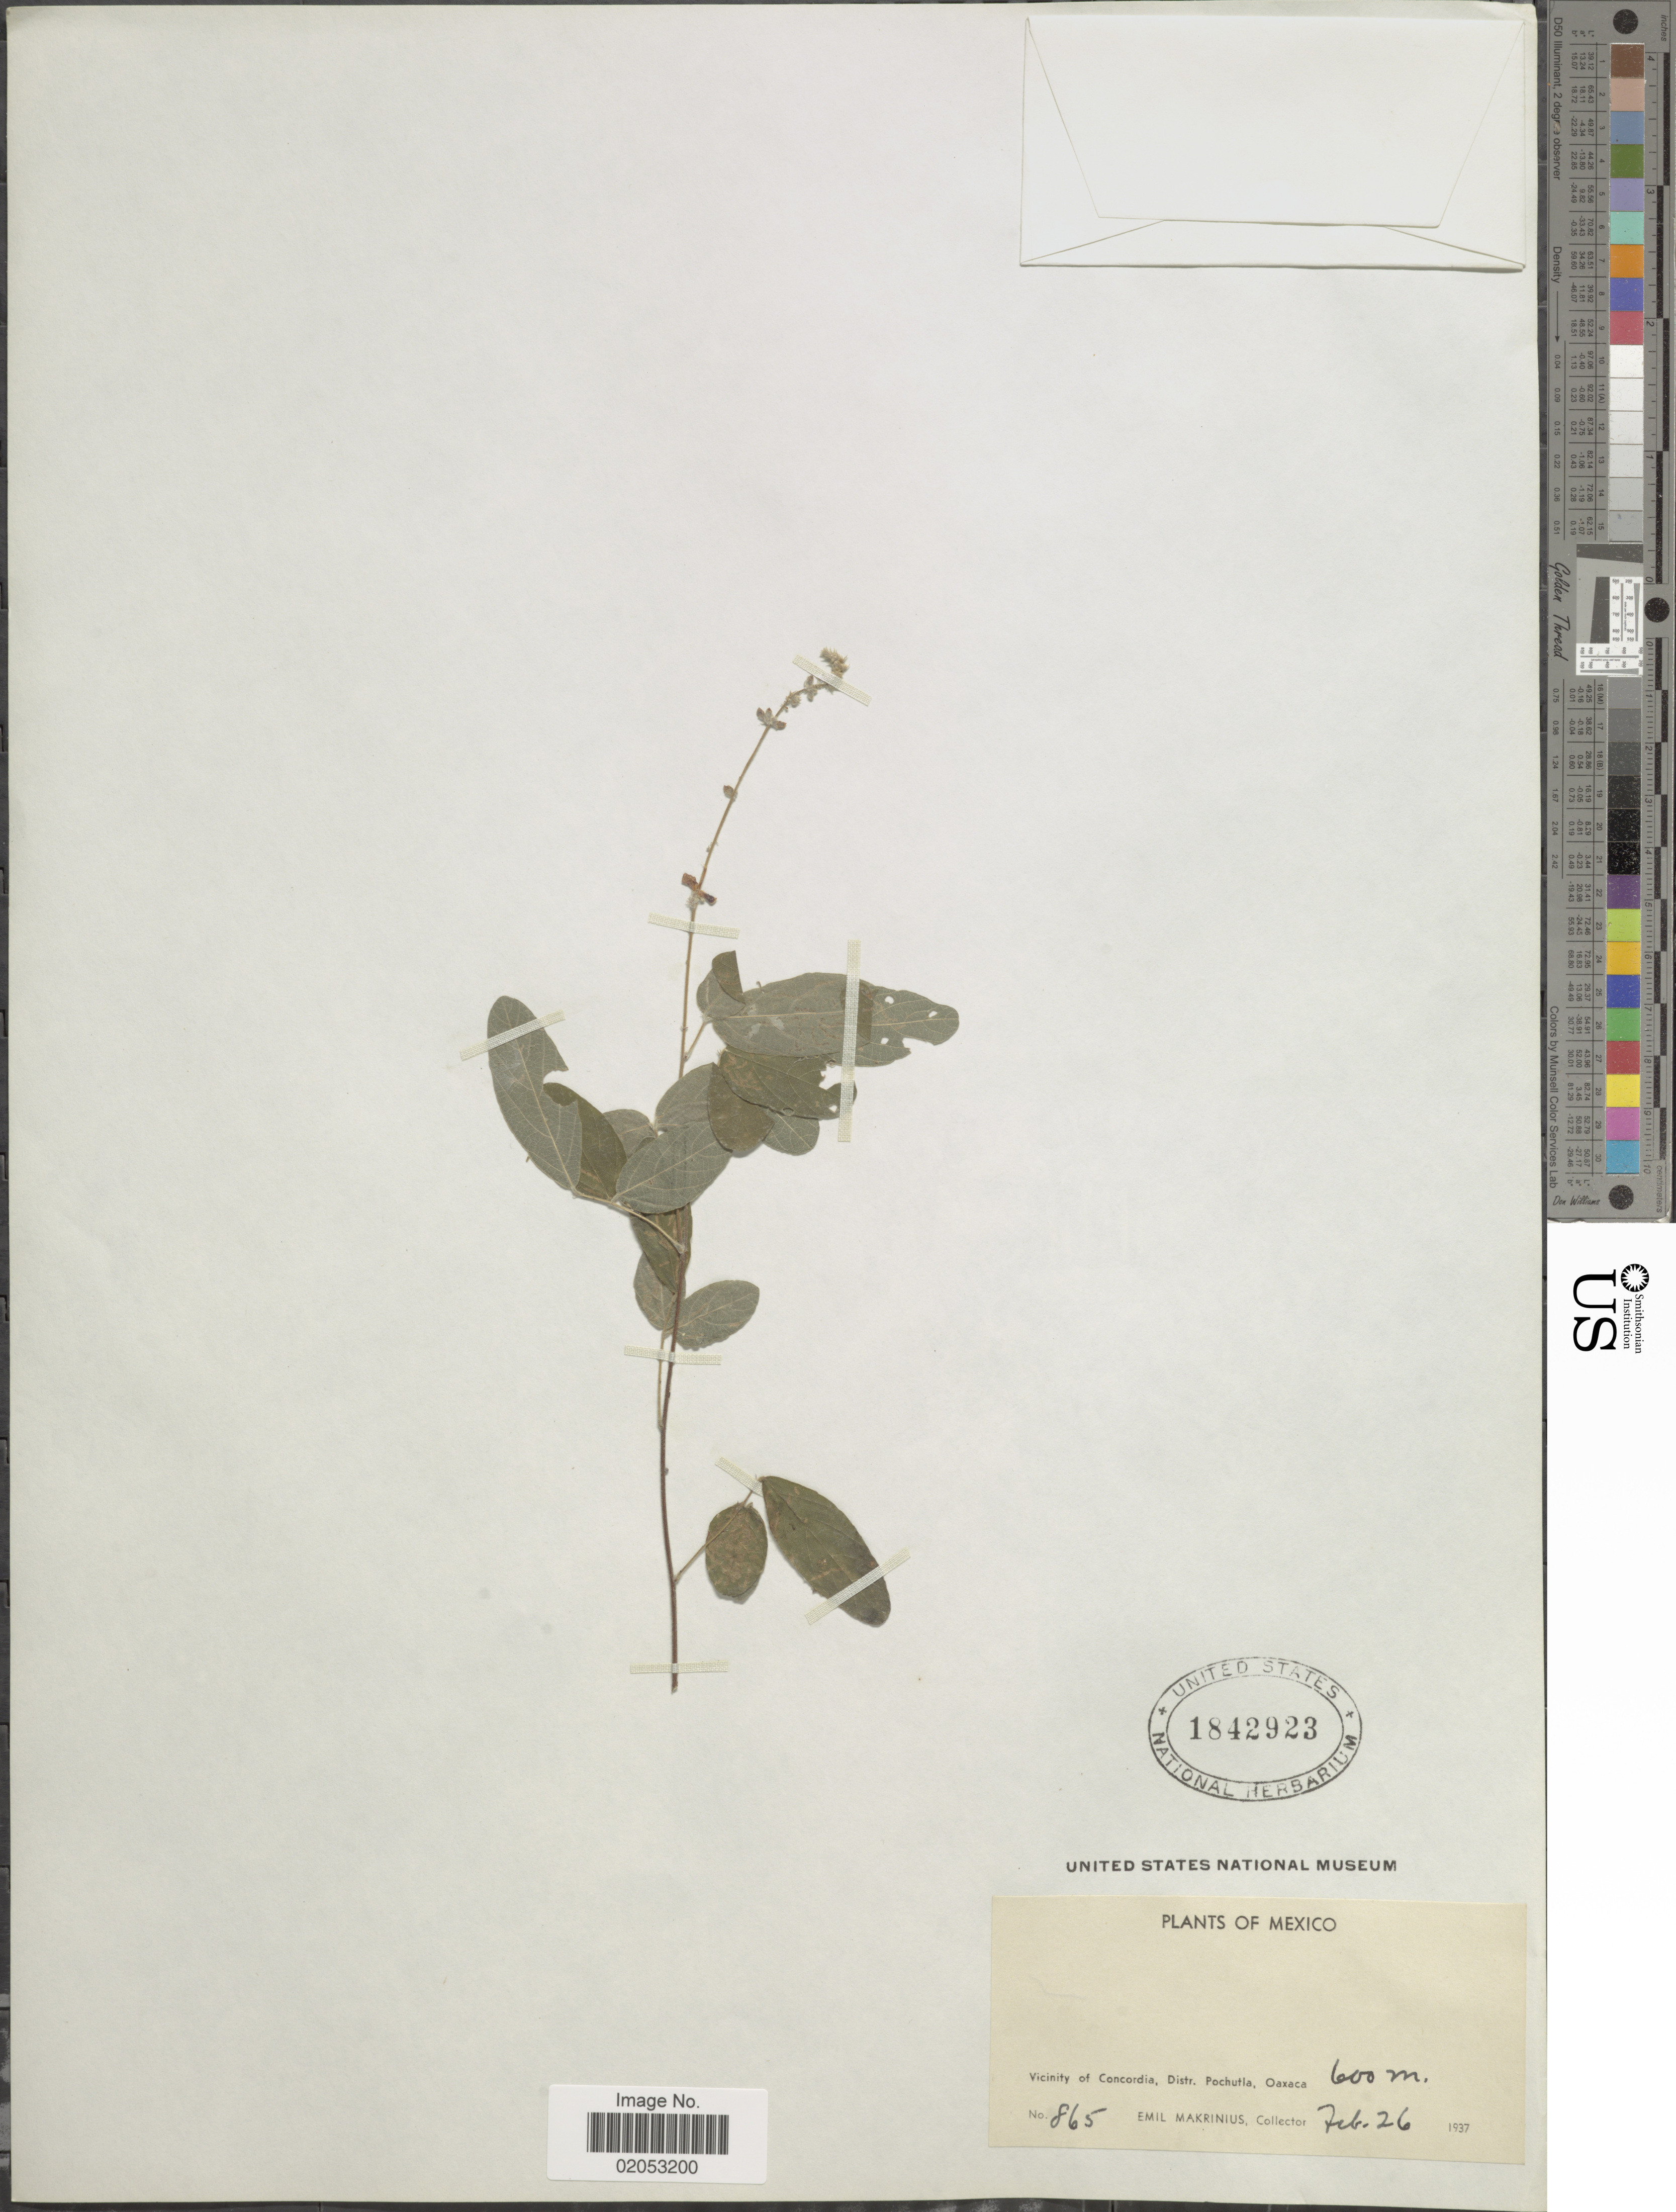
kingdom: Plantae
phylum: Tracheophyta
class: Magnoliopsida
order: Fabales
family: Fabaceae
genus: Desmodium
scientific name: Desmodium sp.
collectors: E. Makrinus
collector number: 865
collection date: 1937-02-26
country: Mexico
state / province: Oaxaca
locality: Vicinity of Concordia, Distr. Pochutla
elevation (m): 600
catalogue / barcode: US 1842923